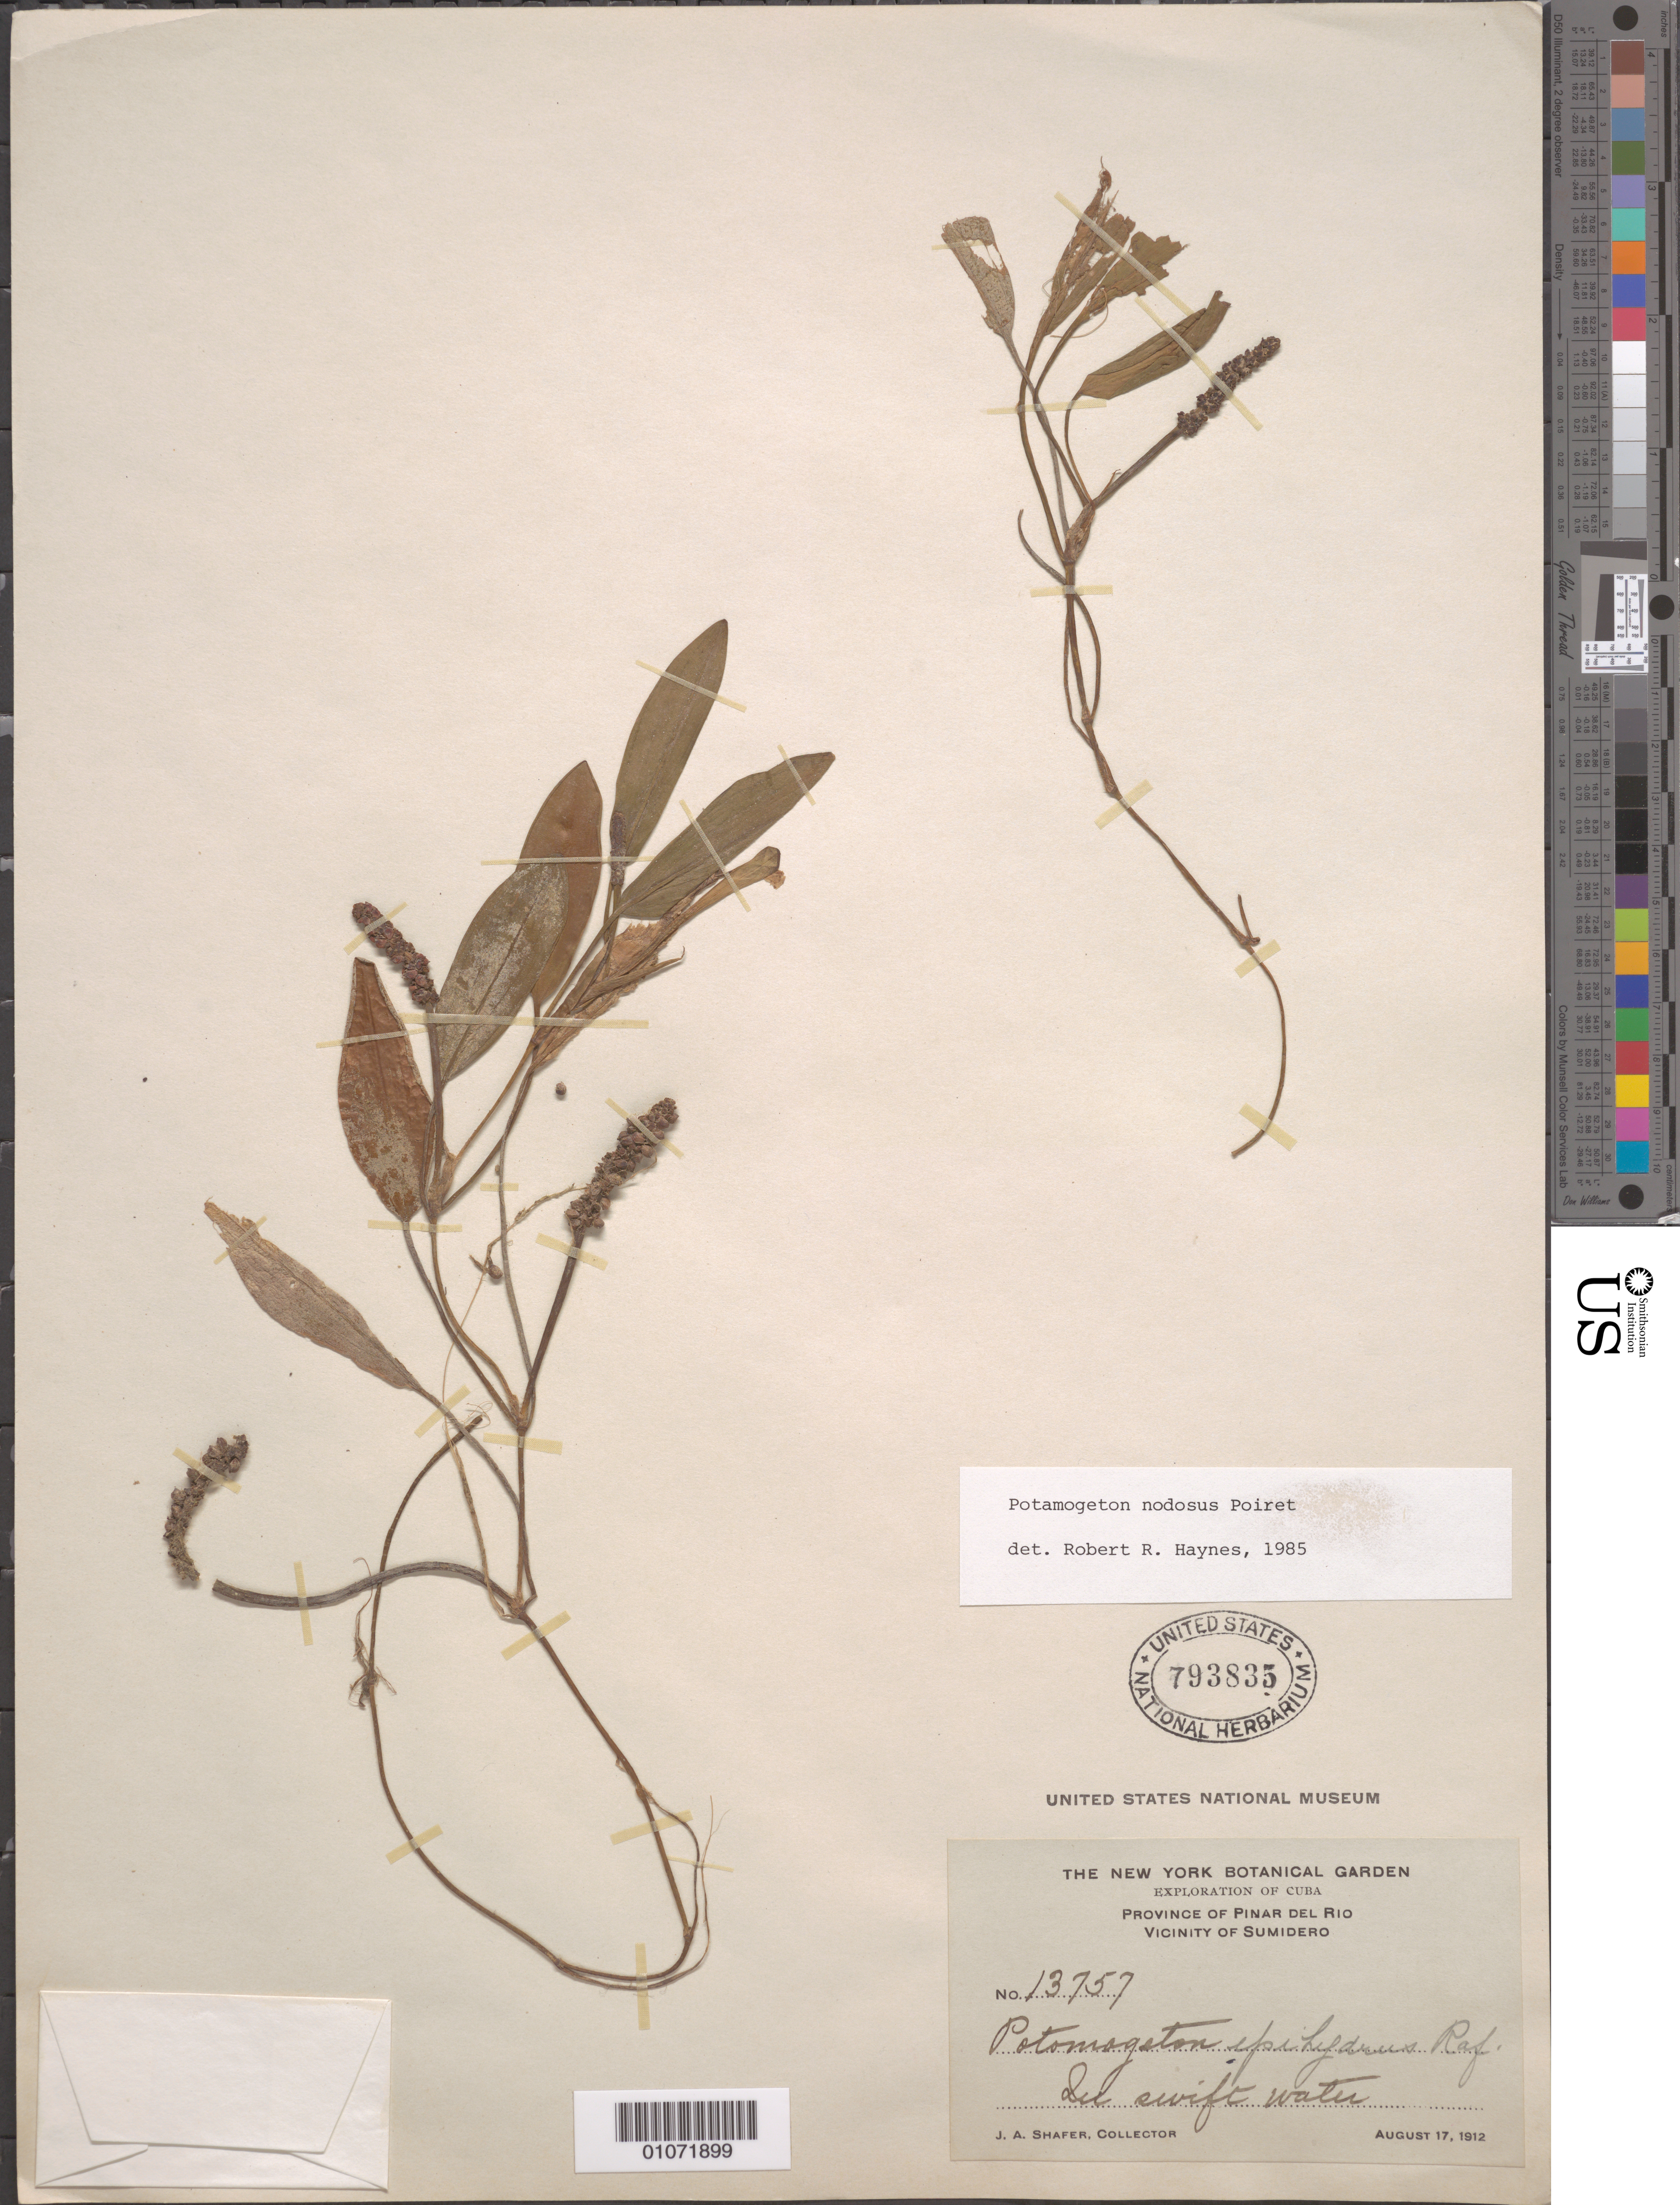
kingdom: Plantae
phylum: Tracheophyta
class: Liliopsida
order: Alismatales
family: Potamogetonaceae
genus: Potamogeton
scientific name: Potamogeton nodosus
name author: Poir.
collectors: J. A. Shafer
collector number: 13757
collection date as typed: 17 Aug 1912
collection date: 1912-08-17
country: Cuba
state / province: Pinar del Rio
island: Cuba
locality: Pinar del Rio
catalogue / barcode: US 793835